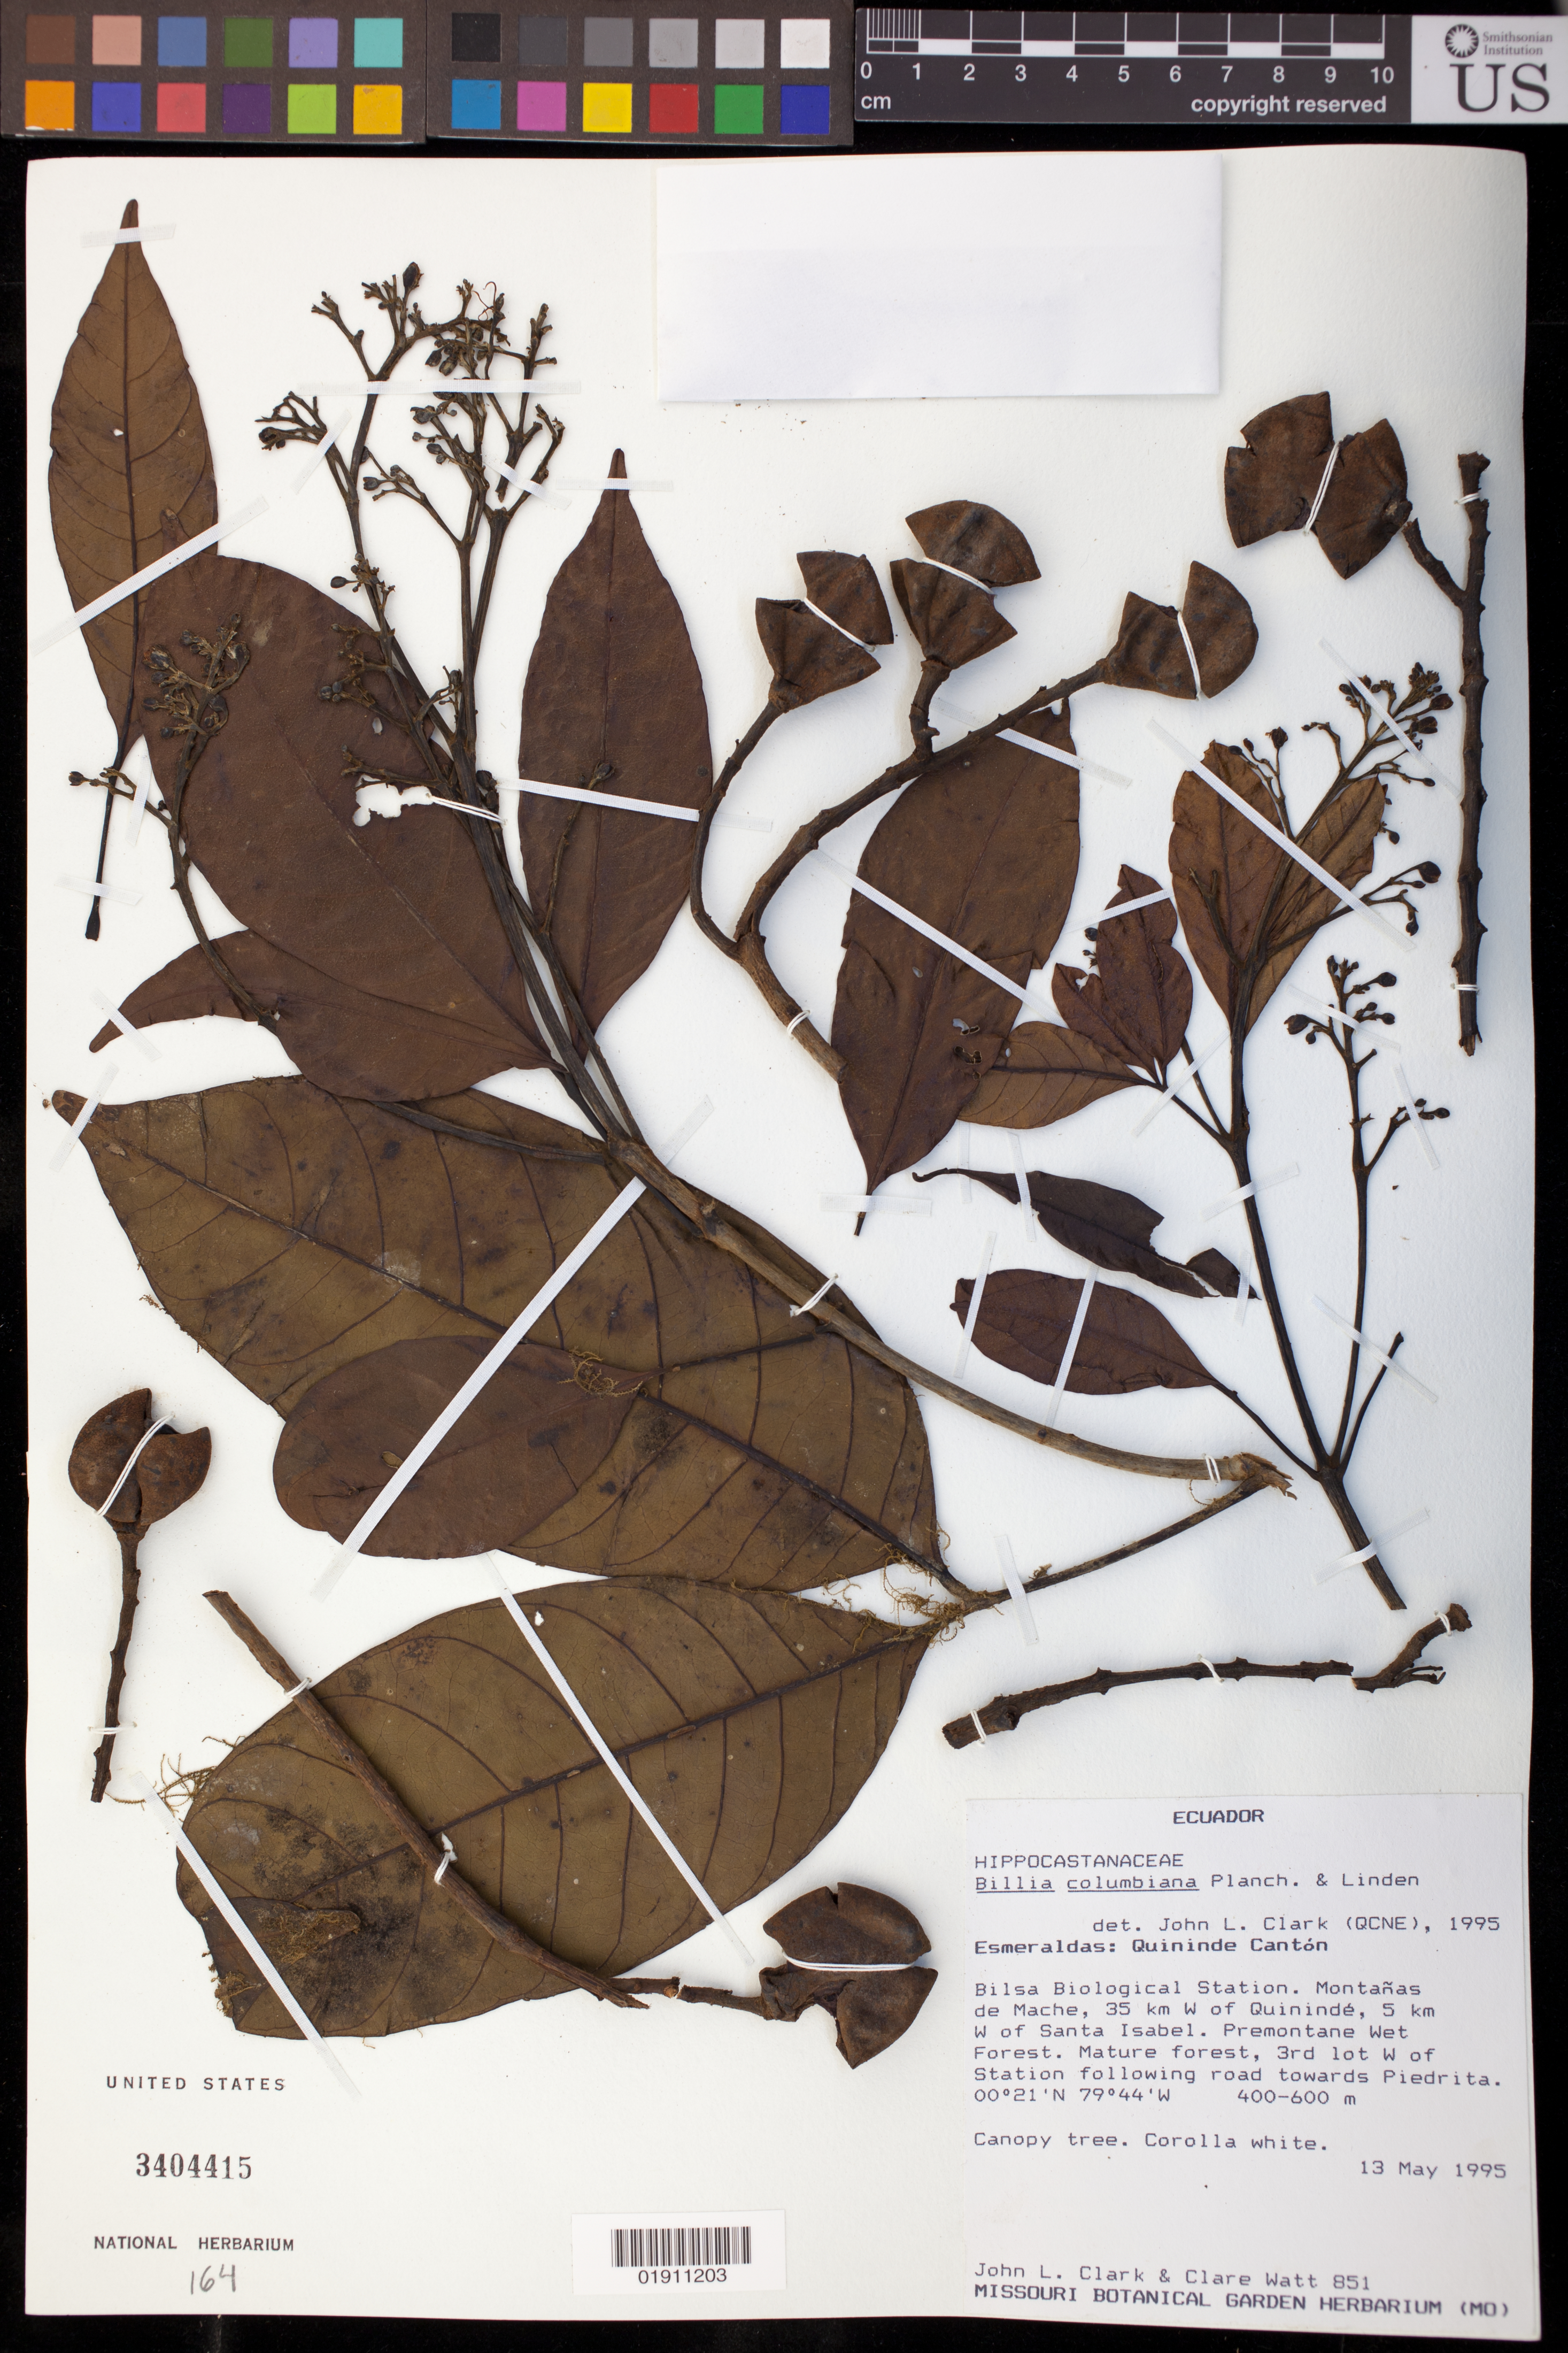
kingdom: Plantae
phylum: Tracheophyta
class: Magnoliopsida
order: Sapindales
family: Sapindaceae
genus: Billia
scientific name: Billia rosea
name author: (Planch. & Linden) C. Ulloa & P.M. Jørg.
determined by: Acevedo-Rodríguez, P., (BOT), Smithsonian Institution - National Museum of Natural History (UNITED STATES)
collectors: J. L. Clark & C. Watt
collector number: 851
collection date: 1995-05-13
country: Ecuador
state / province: Esmeraldas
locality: Quininde Canton; Bilsa Biological Station. Montanas de Mache, 35 km W of Quininde, 5 km W of Santa Isabel. 3rd lot W of Station following road towards Piedrita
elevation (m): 400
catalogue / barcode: US 3404415